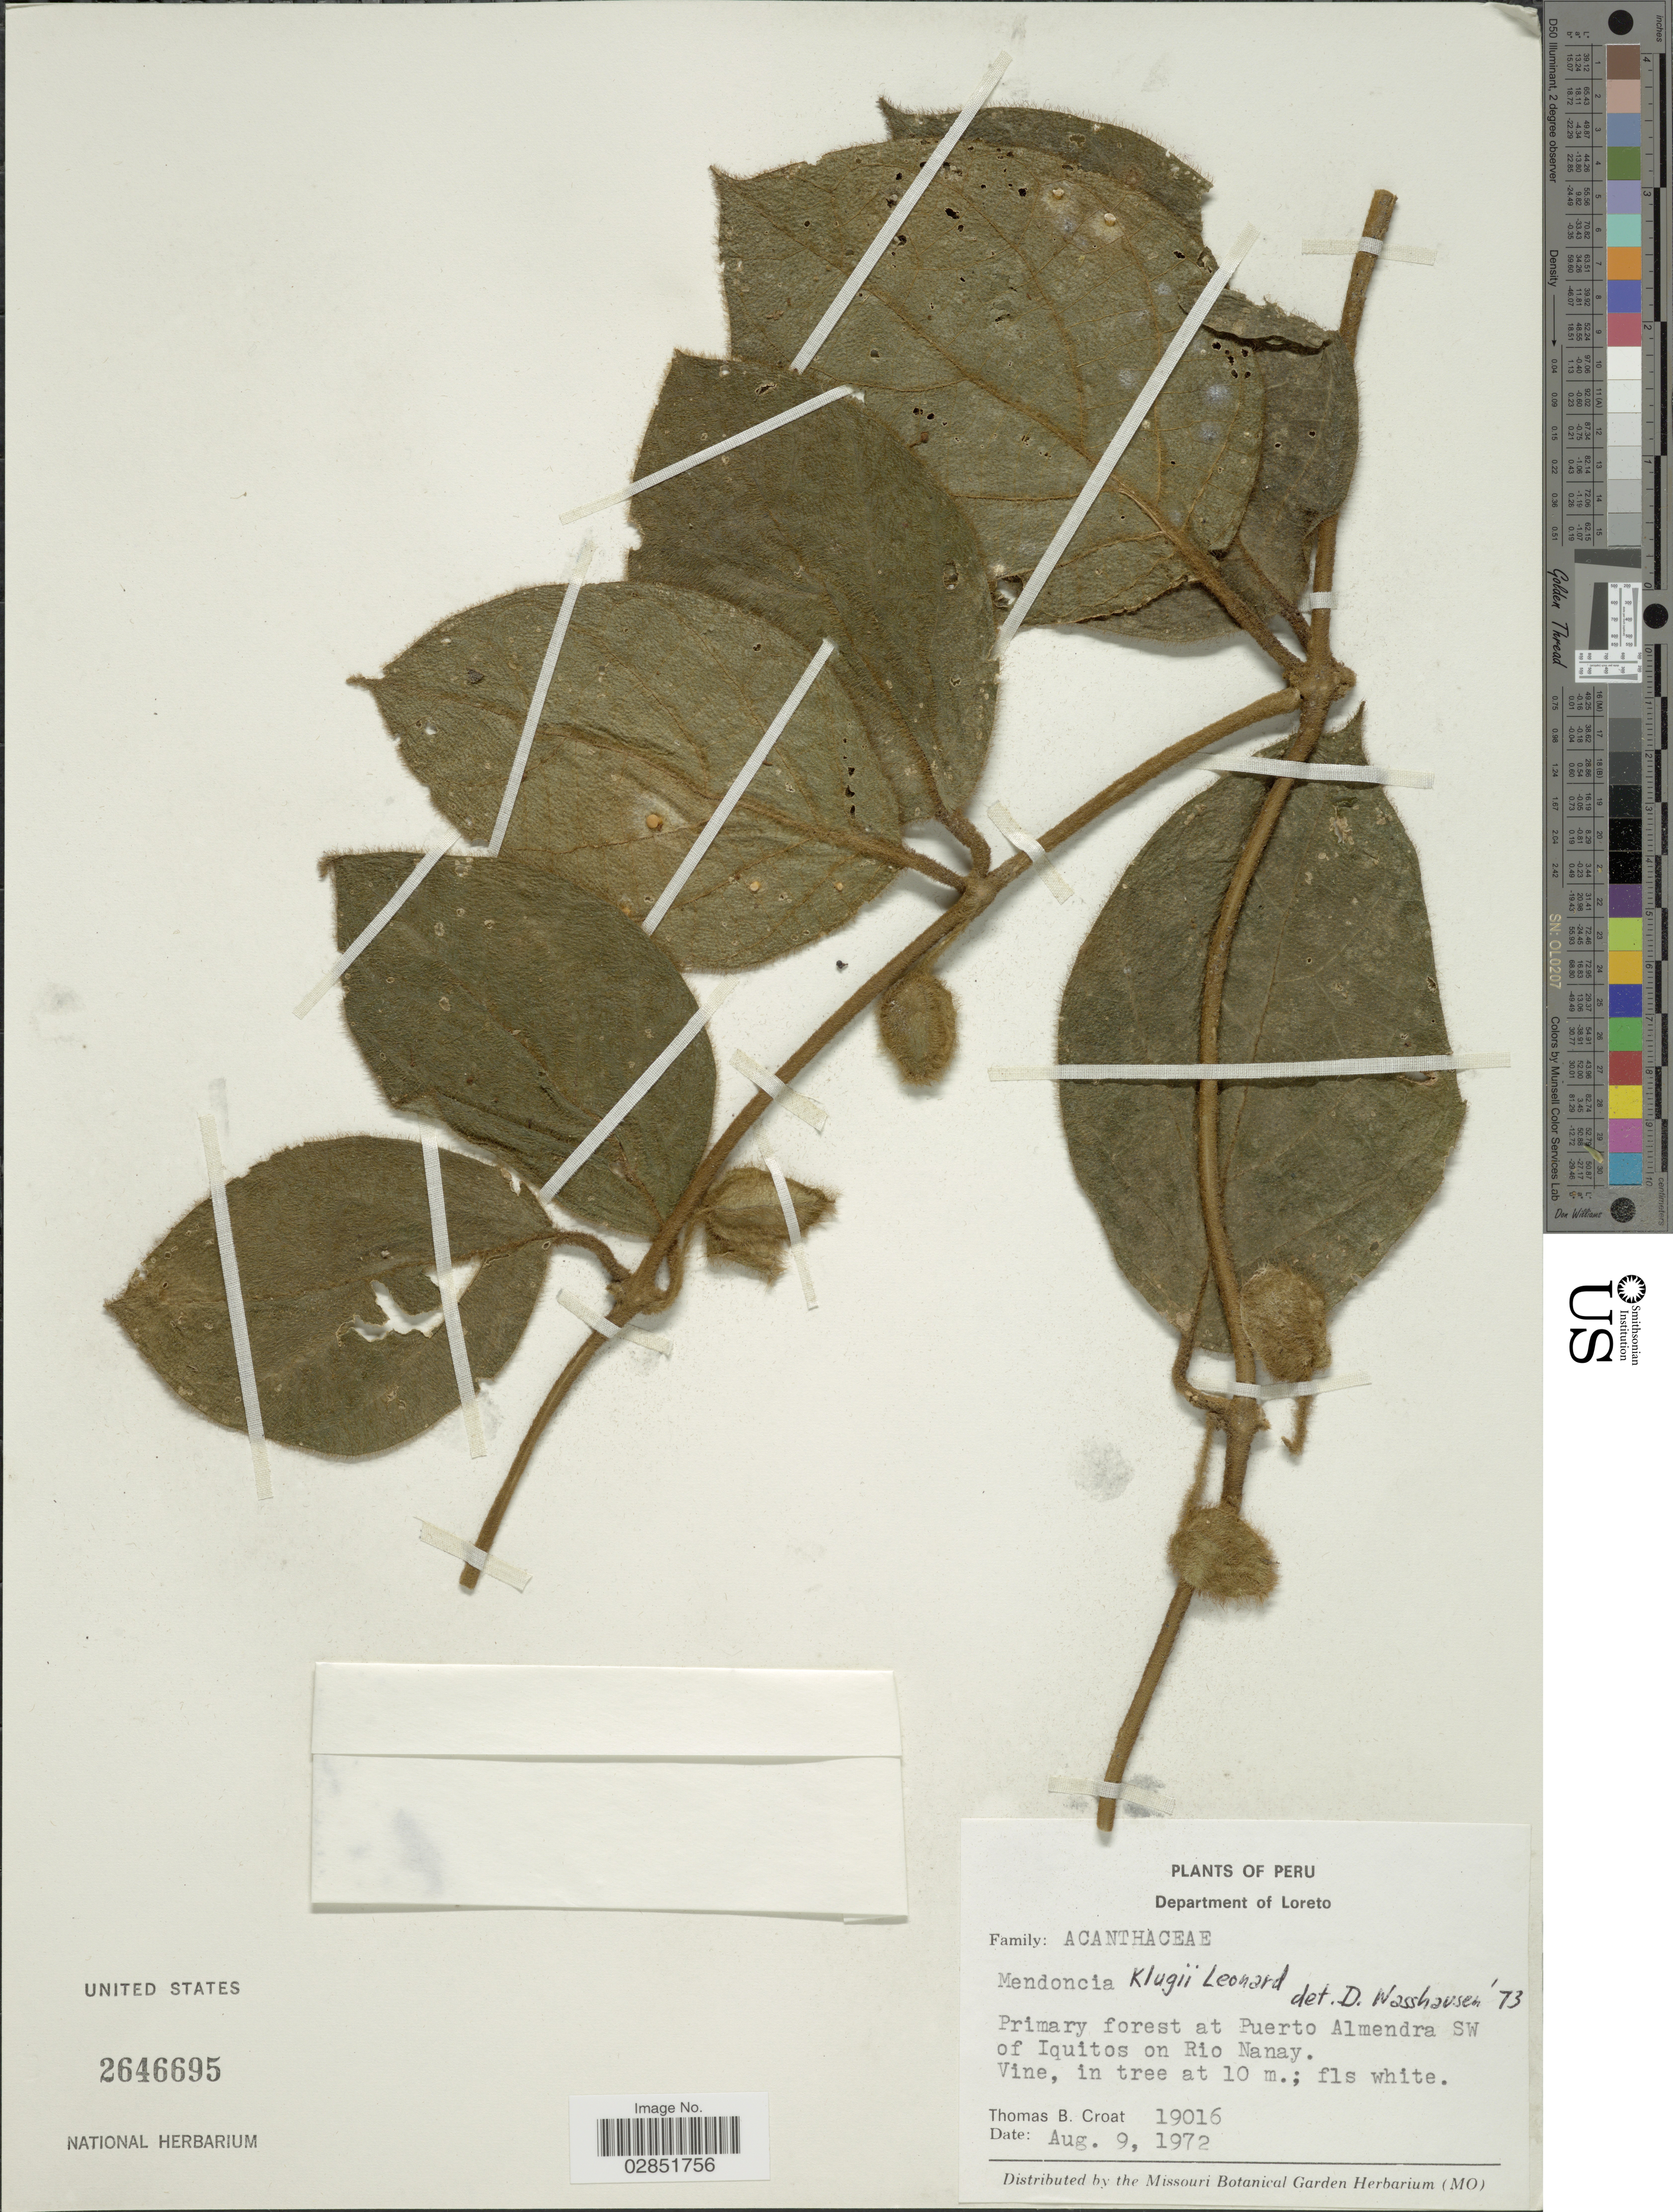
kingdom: Plantae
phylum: Tracheophyta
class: Magnoliopsida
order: Lamiales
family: Acanthaceae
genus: Mendoncia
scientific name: Mendoncia sp.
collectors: T. B. Croat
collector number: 19016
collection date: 1972-08-09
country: Peru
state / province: Loreto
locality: Department of Loreto. Primary forest at Puerto Almendra SW of Iquitos on Rio Nanay.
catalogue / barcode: US 2646695